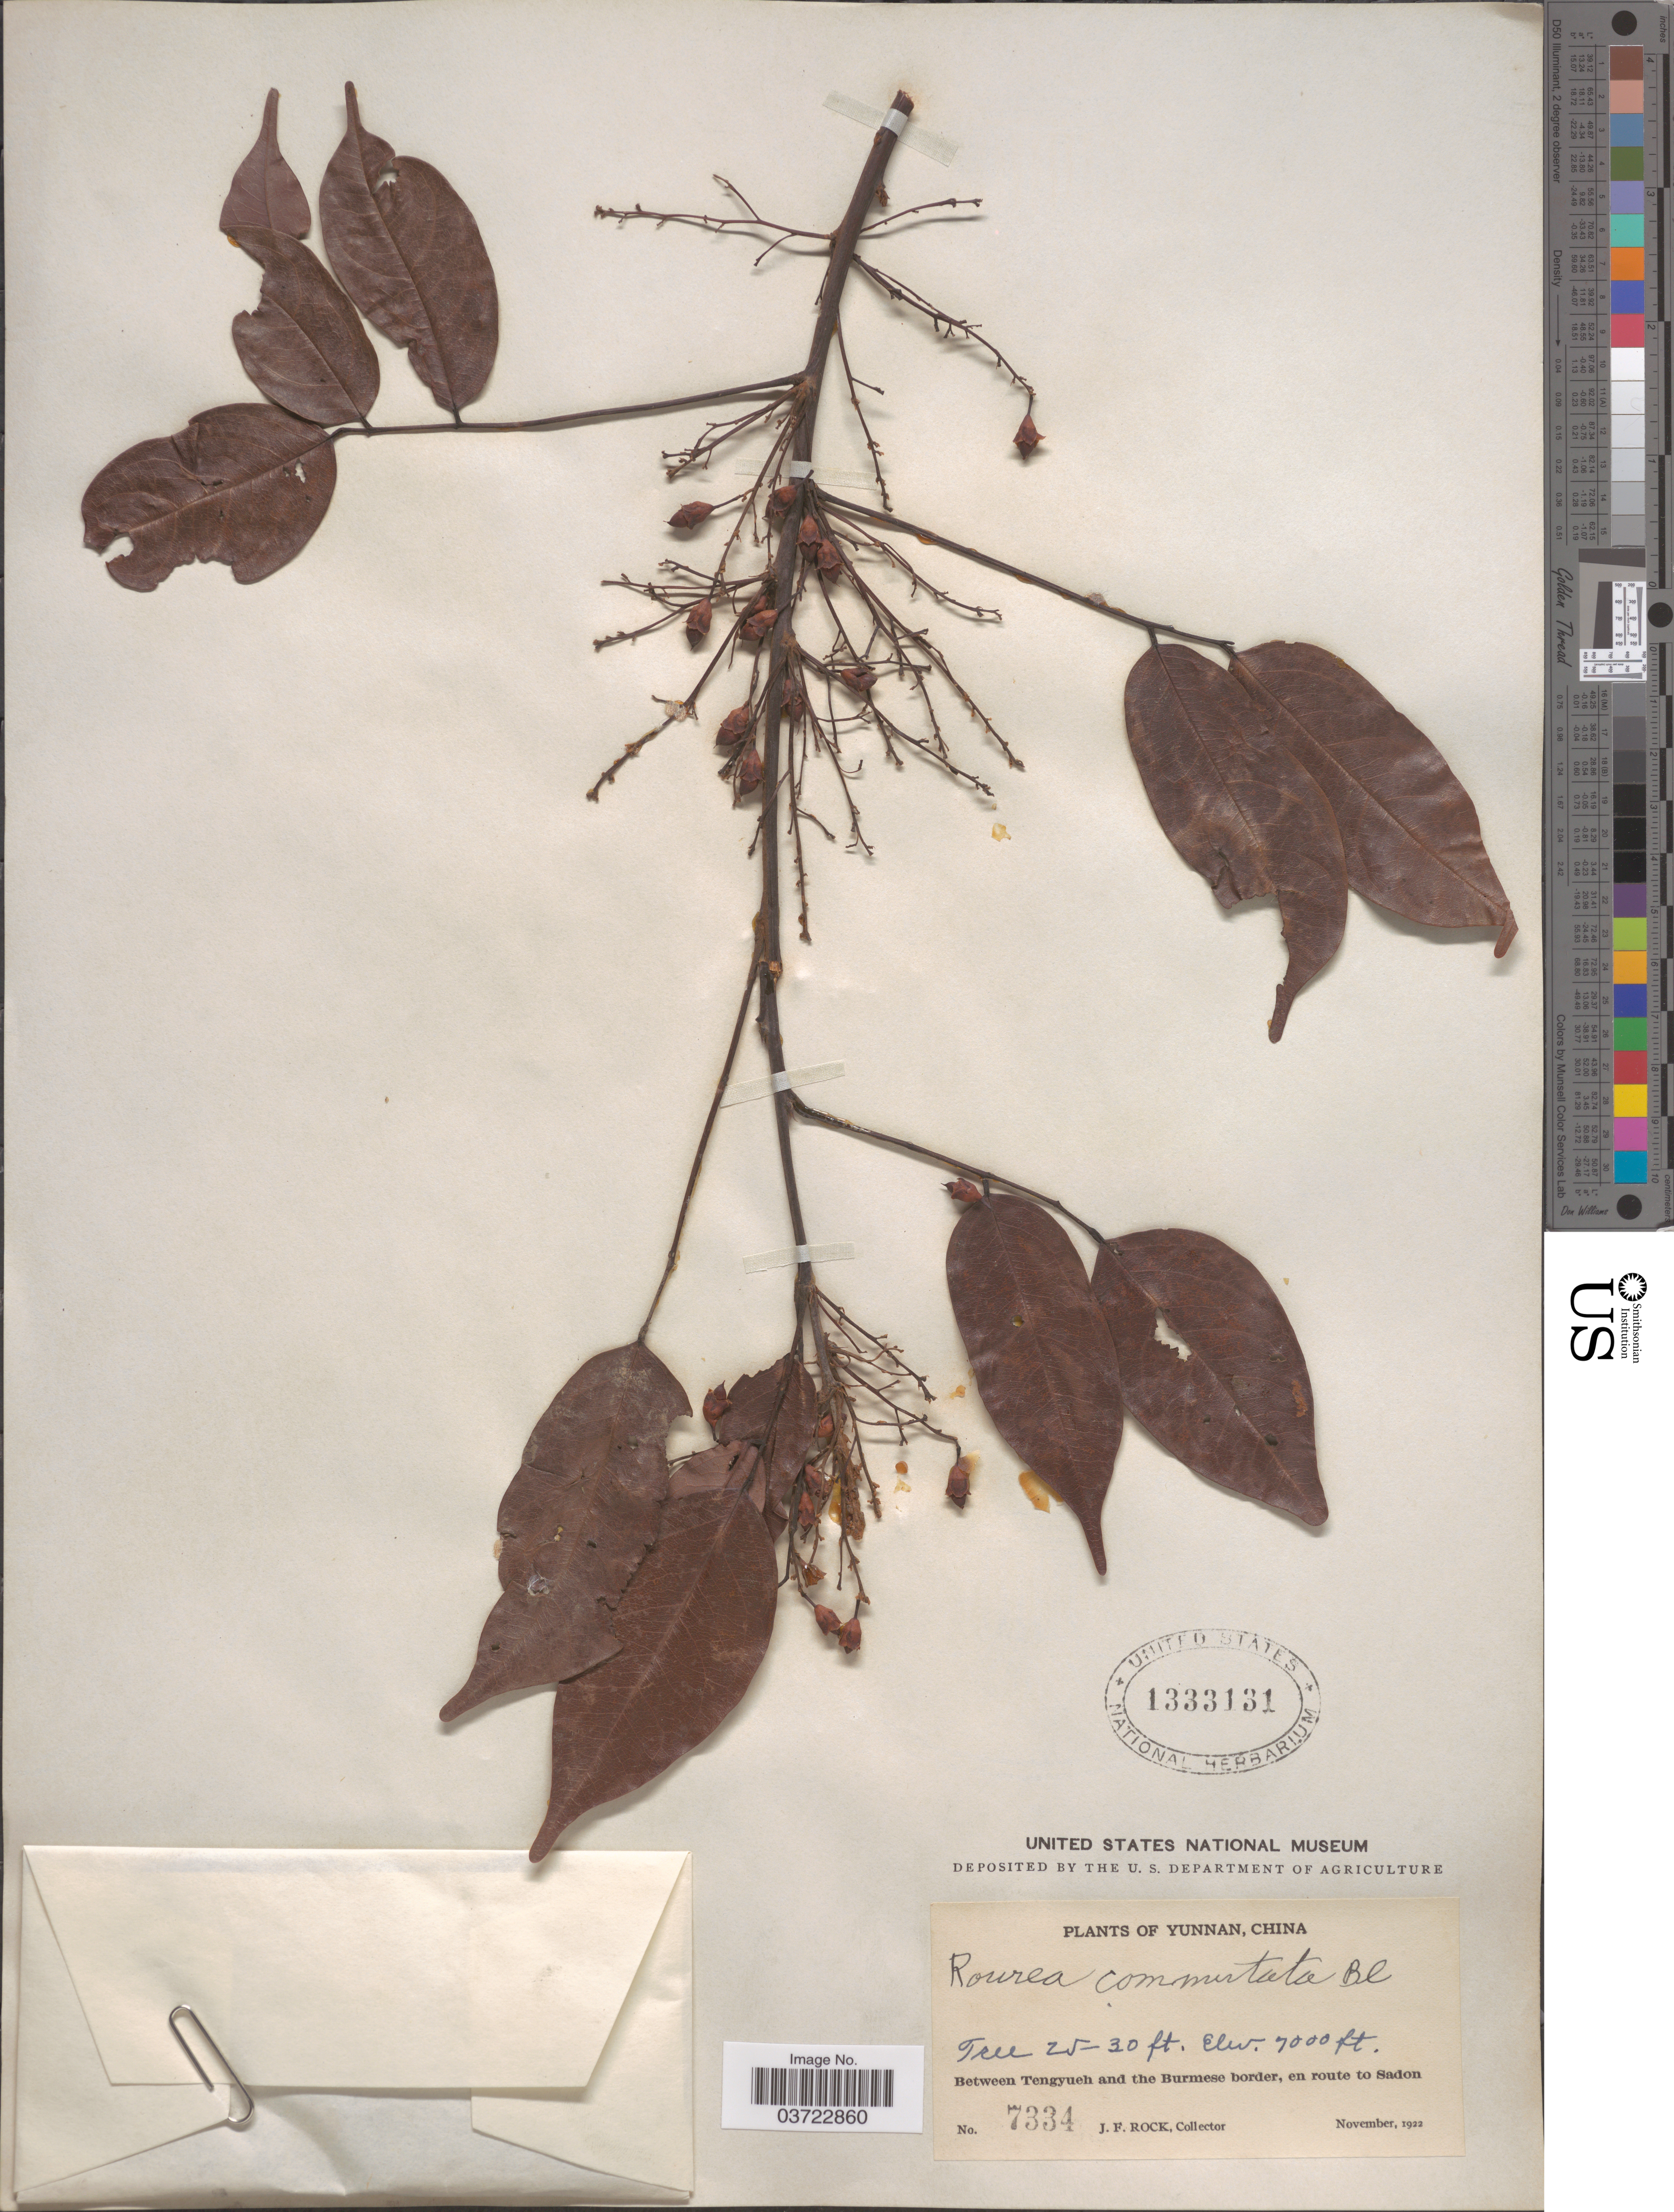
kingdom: Plantae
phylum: Tracheophyta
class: Magnoliopsida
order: Oxalidales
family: Connaraceae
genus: Rourea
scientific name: Rourea commutata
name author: Planch.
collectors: J. Rock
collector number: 7334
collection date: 1922-11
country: China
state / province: Yunnan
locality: Between Tengyueh and the Burmese border, en route to Sadon.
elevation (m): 2134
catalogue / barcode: US 1333131